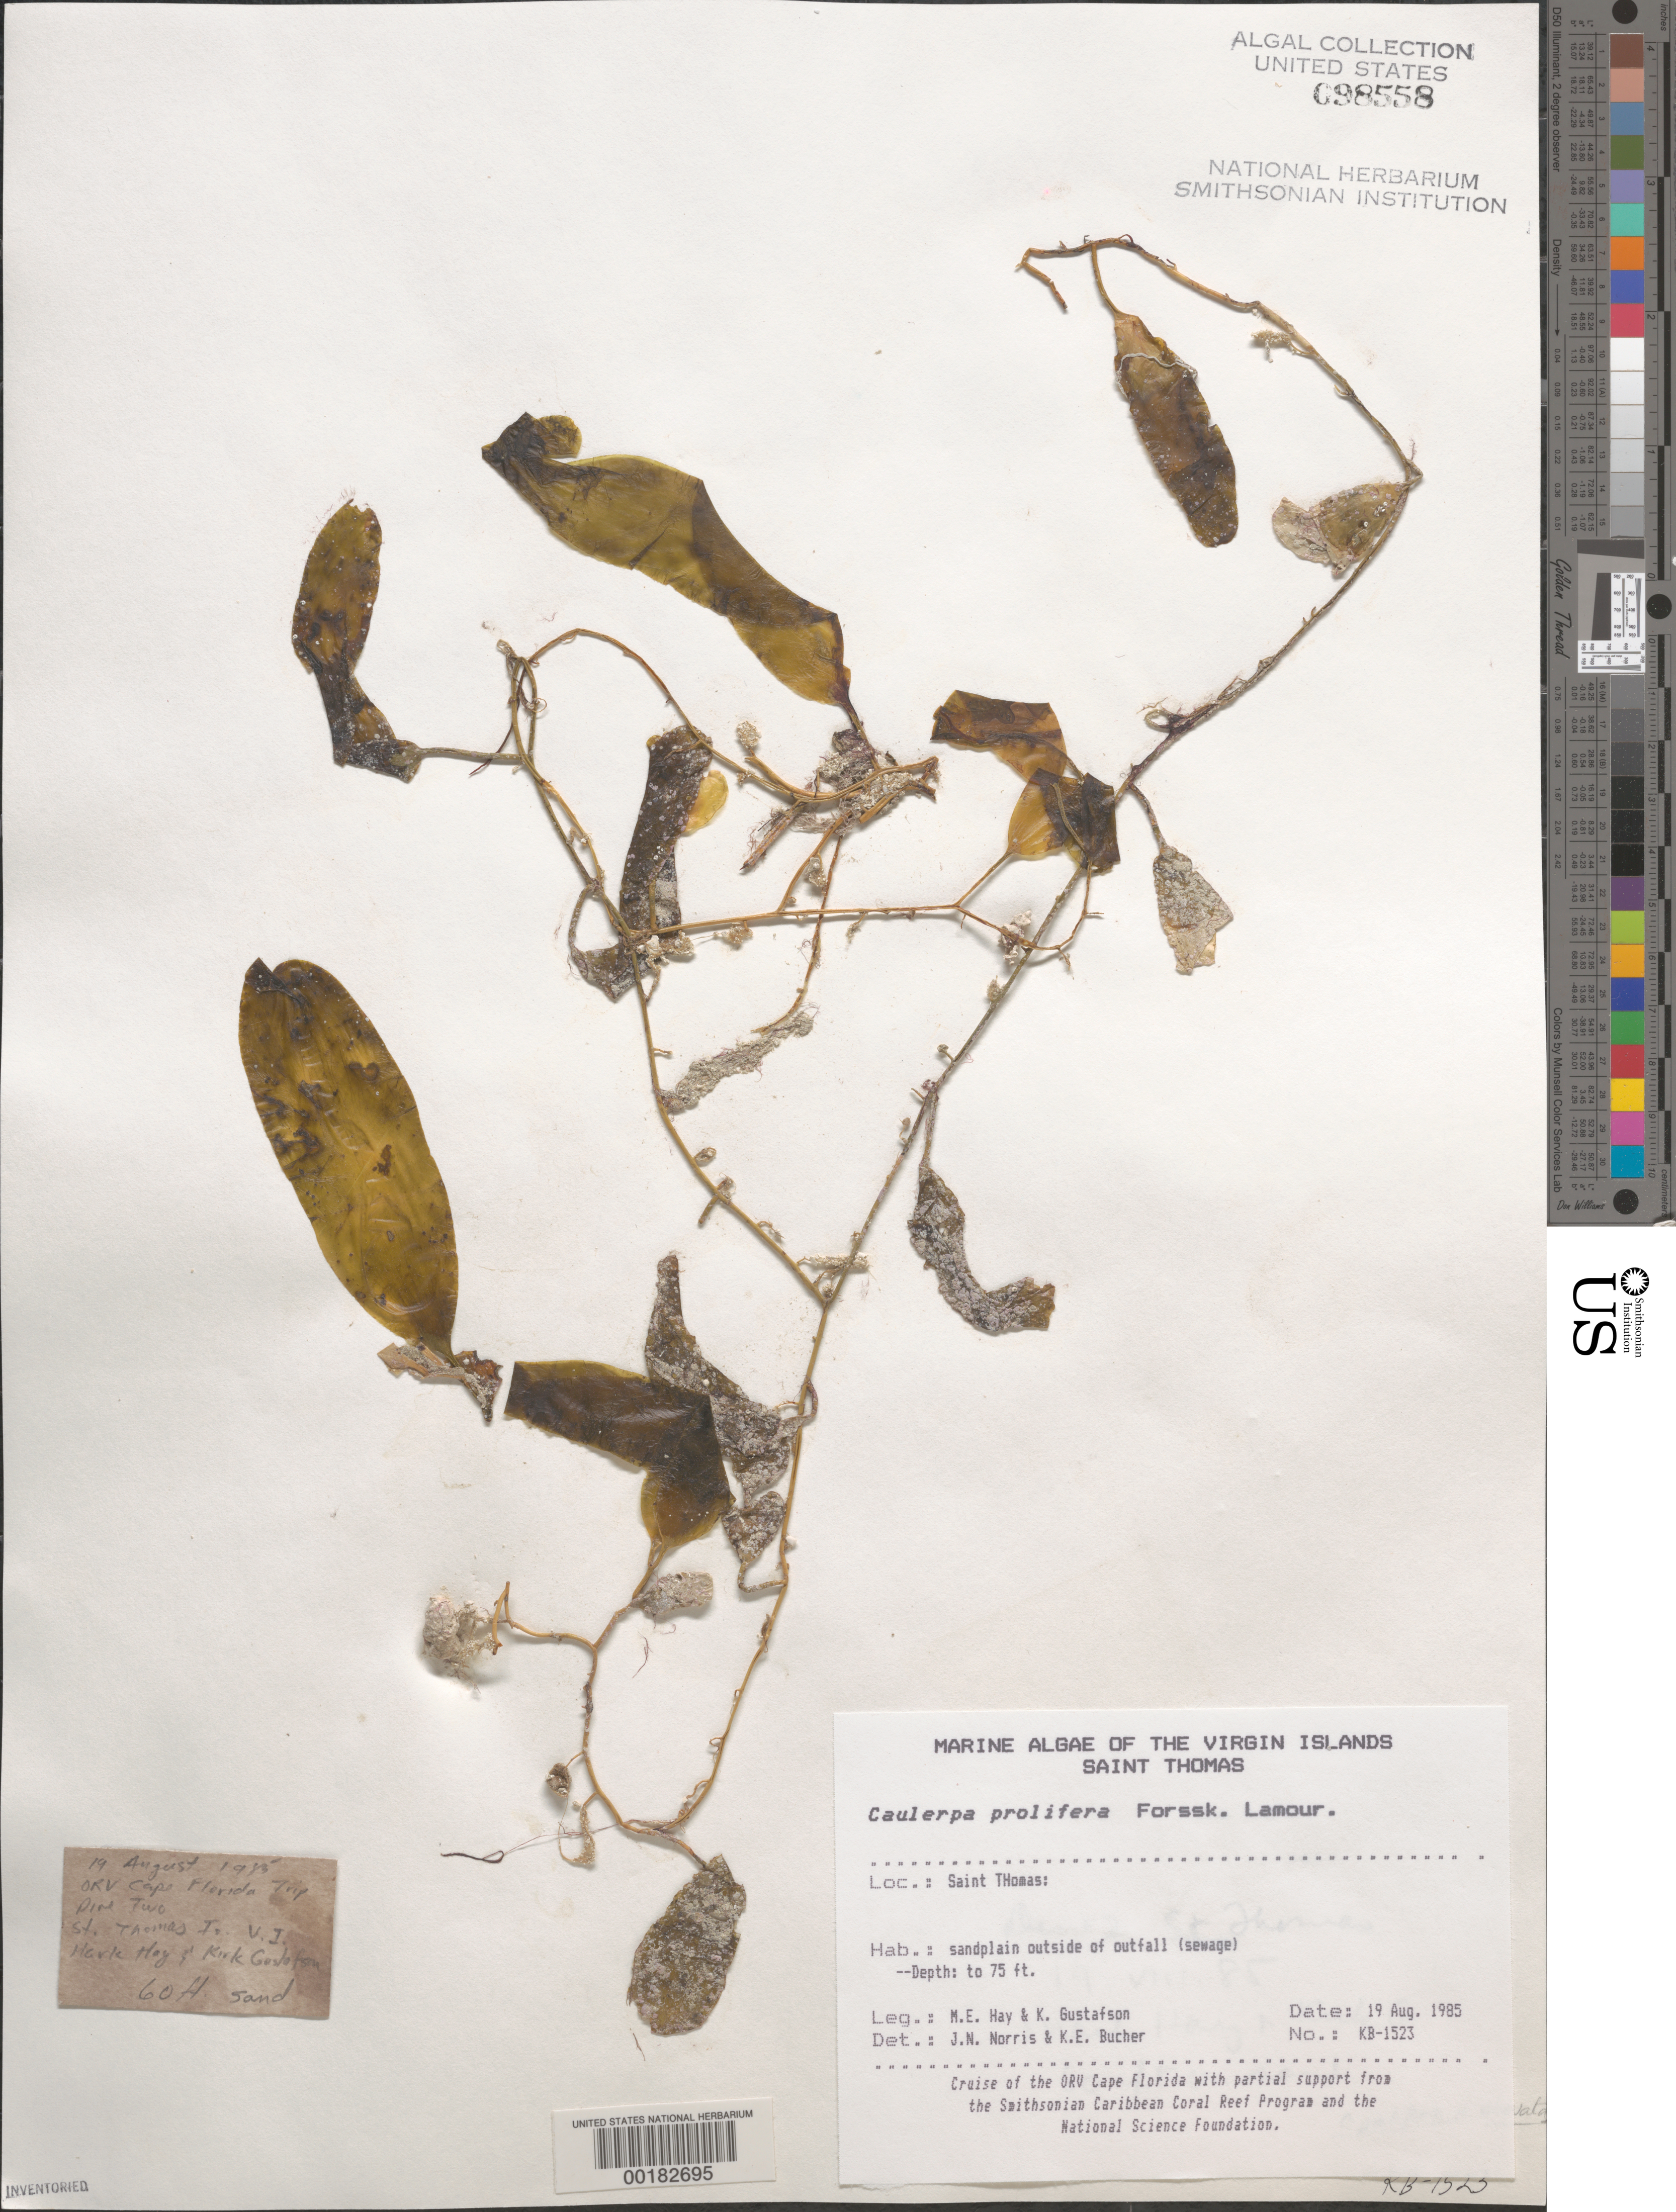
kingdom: Plantae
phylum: Chlorophyta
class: Ulvophyceae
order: Bryopsidales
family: Caulerpaceae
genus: Caulerpa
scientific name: Caulerpa prolifera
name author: (Forssk.) J.V.Lamouroux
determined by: Norris, J. N.; Bucher, K. E.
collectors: M. E. Hay & K. Gustafson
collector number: KB-1523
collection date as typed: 19 Aug 1985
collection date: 1985-08-19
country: U.S. Virgin Islands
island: St. Thomas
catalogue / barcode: US 98558